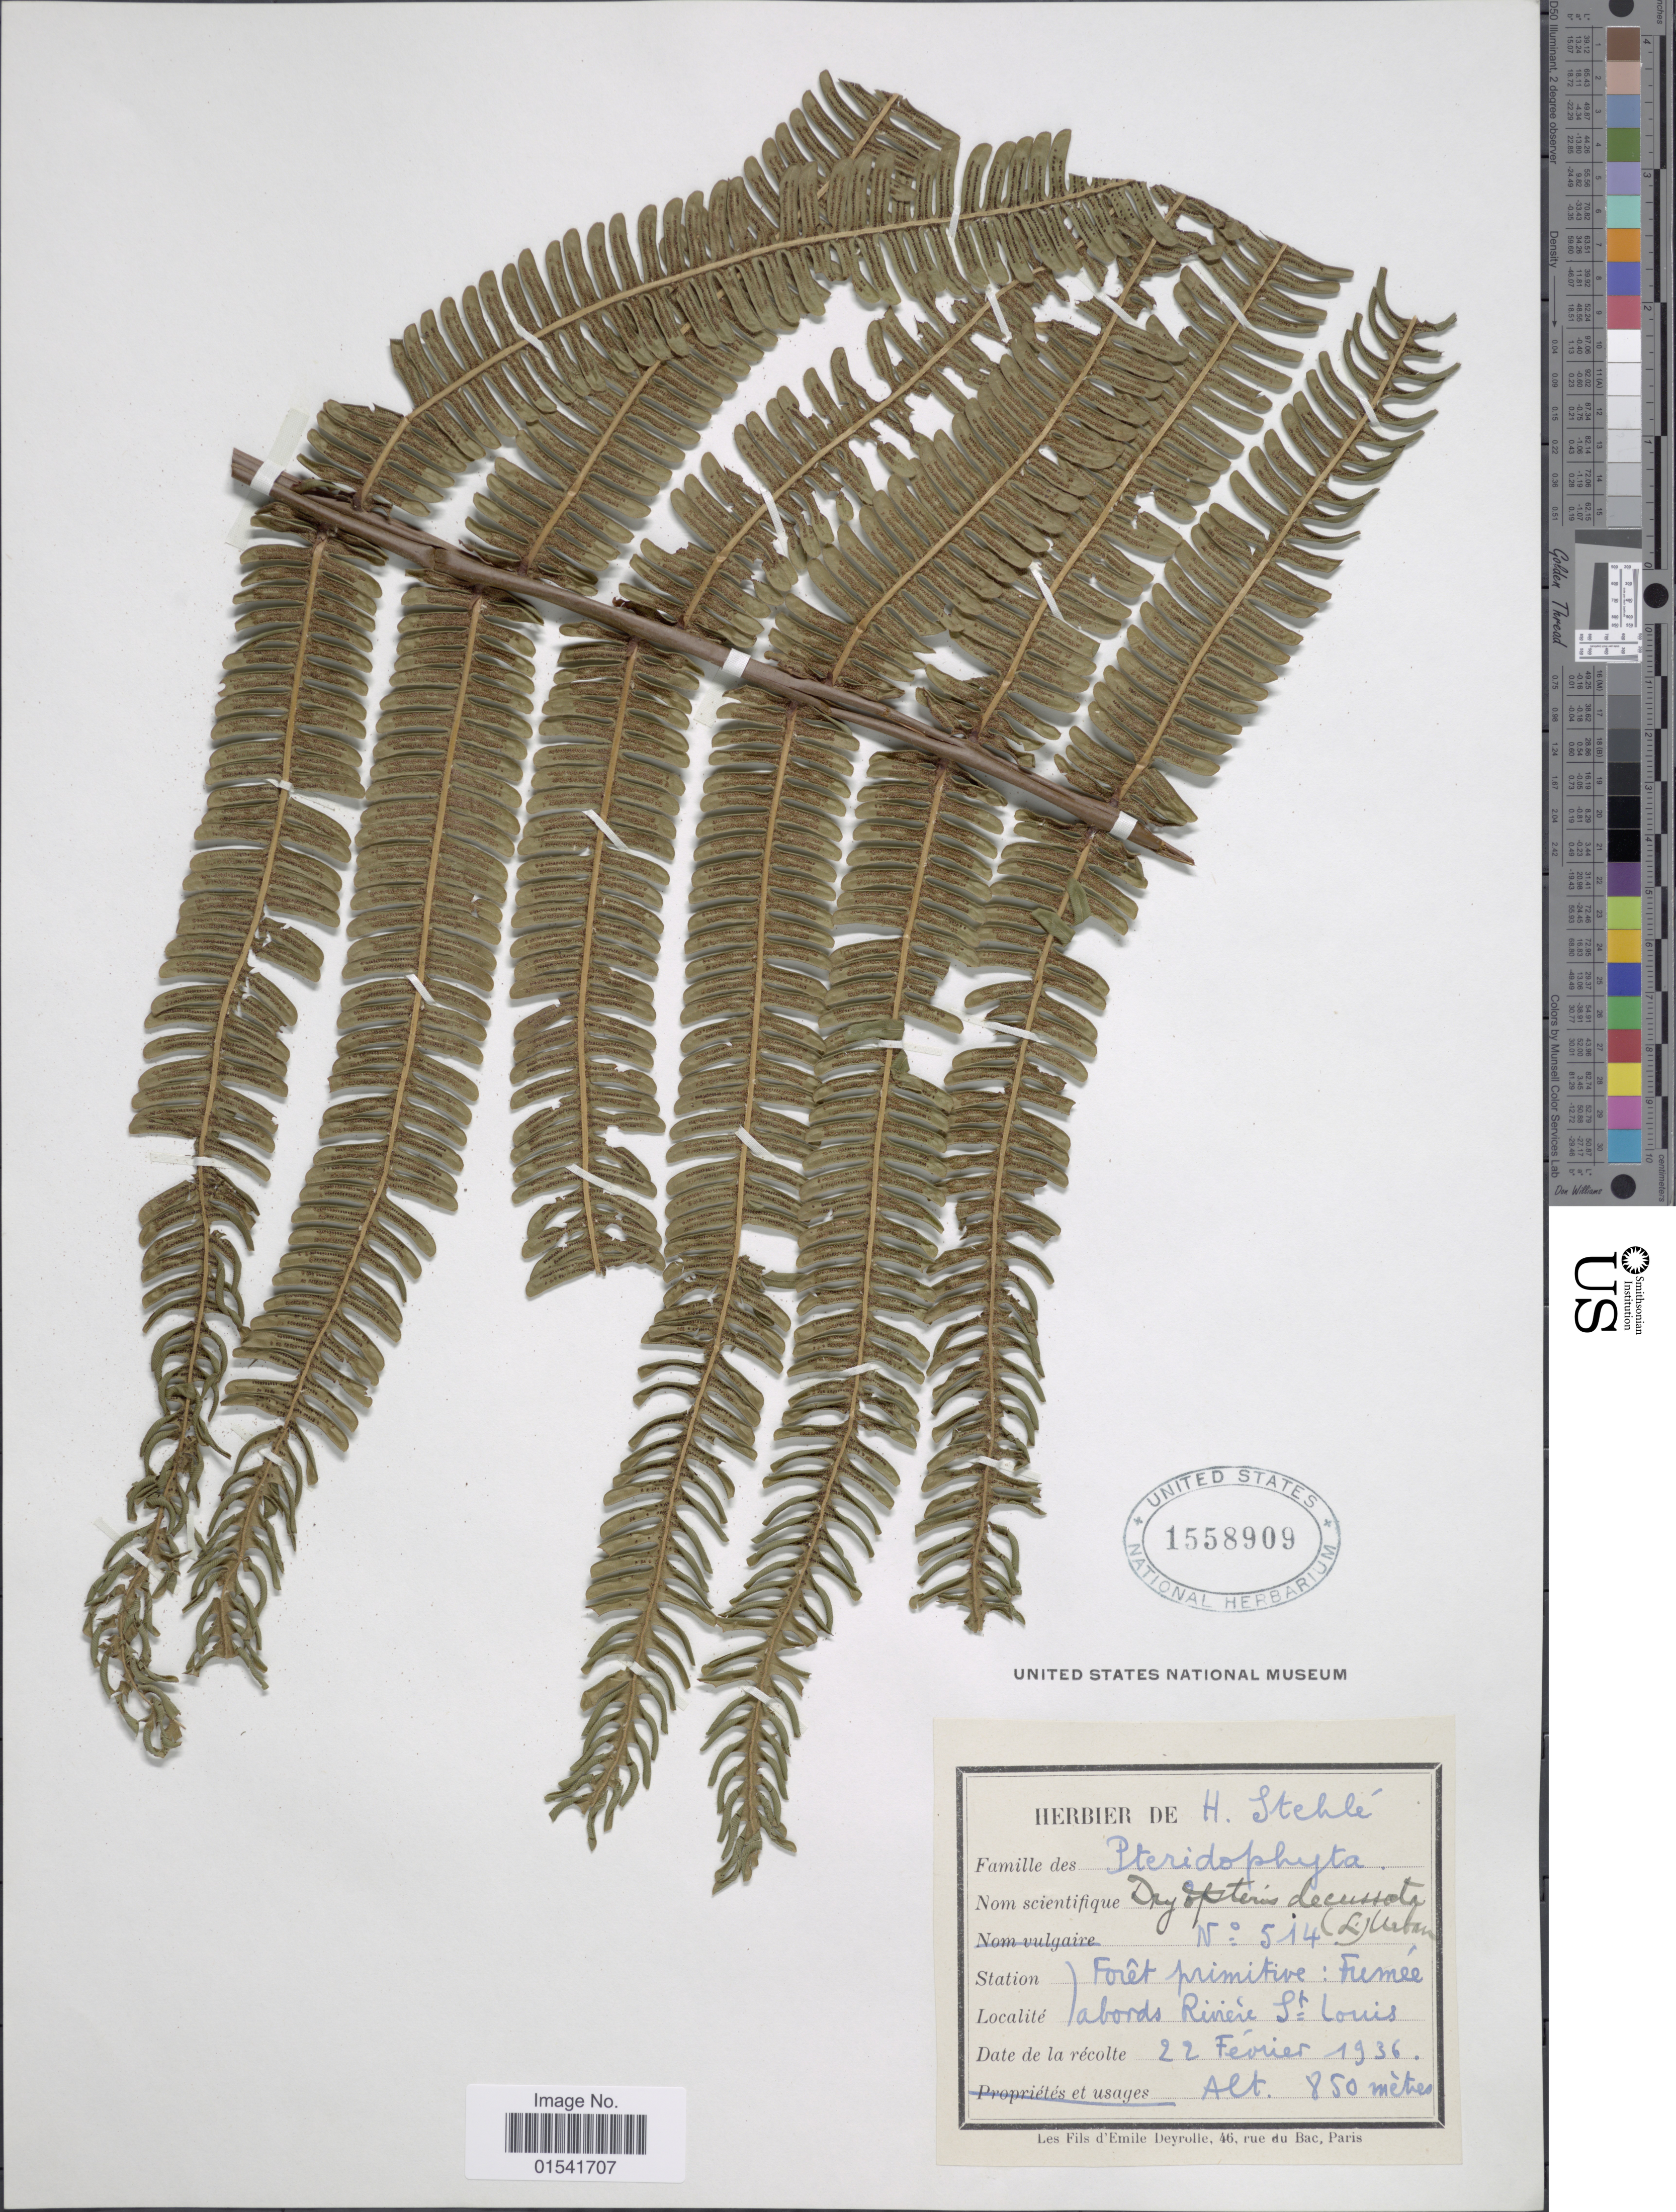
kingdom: Plantae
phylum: Tracheophyta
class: Polypodiopsida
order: Polypodiales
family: Thelypteridaceae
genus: Steiropteris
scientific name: Steiropteris decussata (L.) comb. nov., ined. 2015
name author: (L.)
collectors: ex herb. H. Stehlé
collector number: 514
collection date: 1936-02-22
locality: Forêt primitive: Fumée abords Riviére St Louis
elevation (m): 850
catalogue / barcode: US 1558909